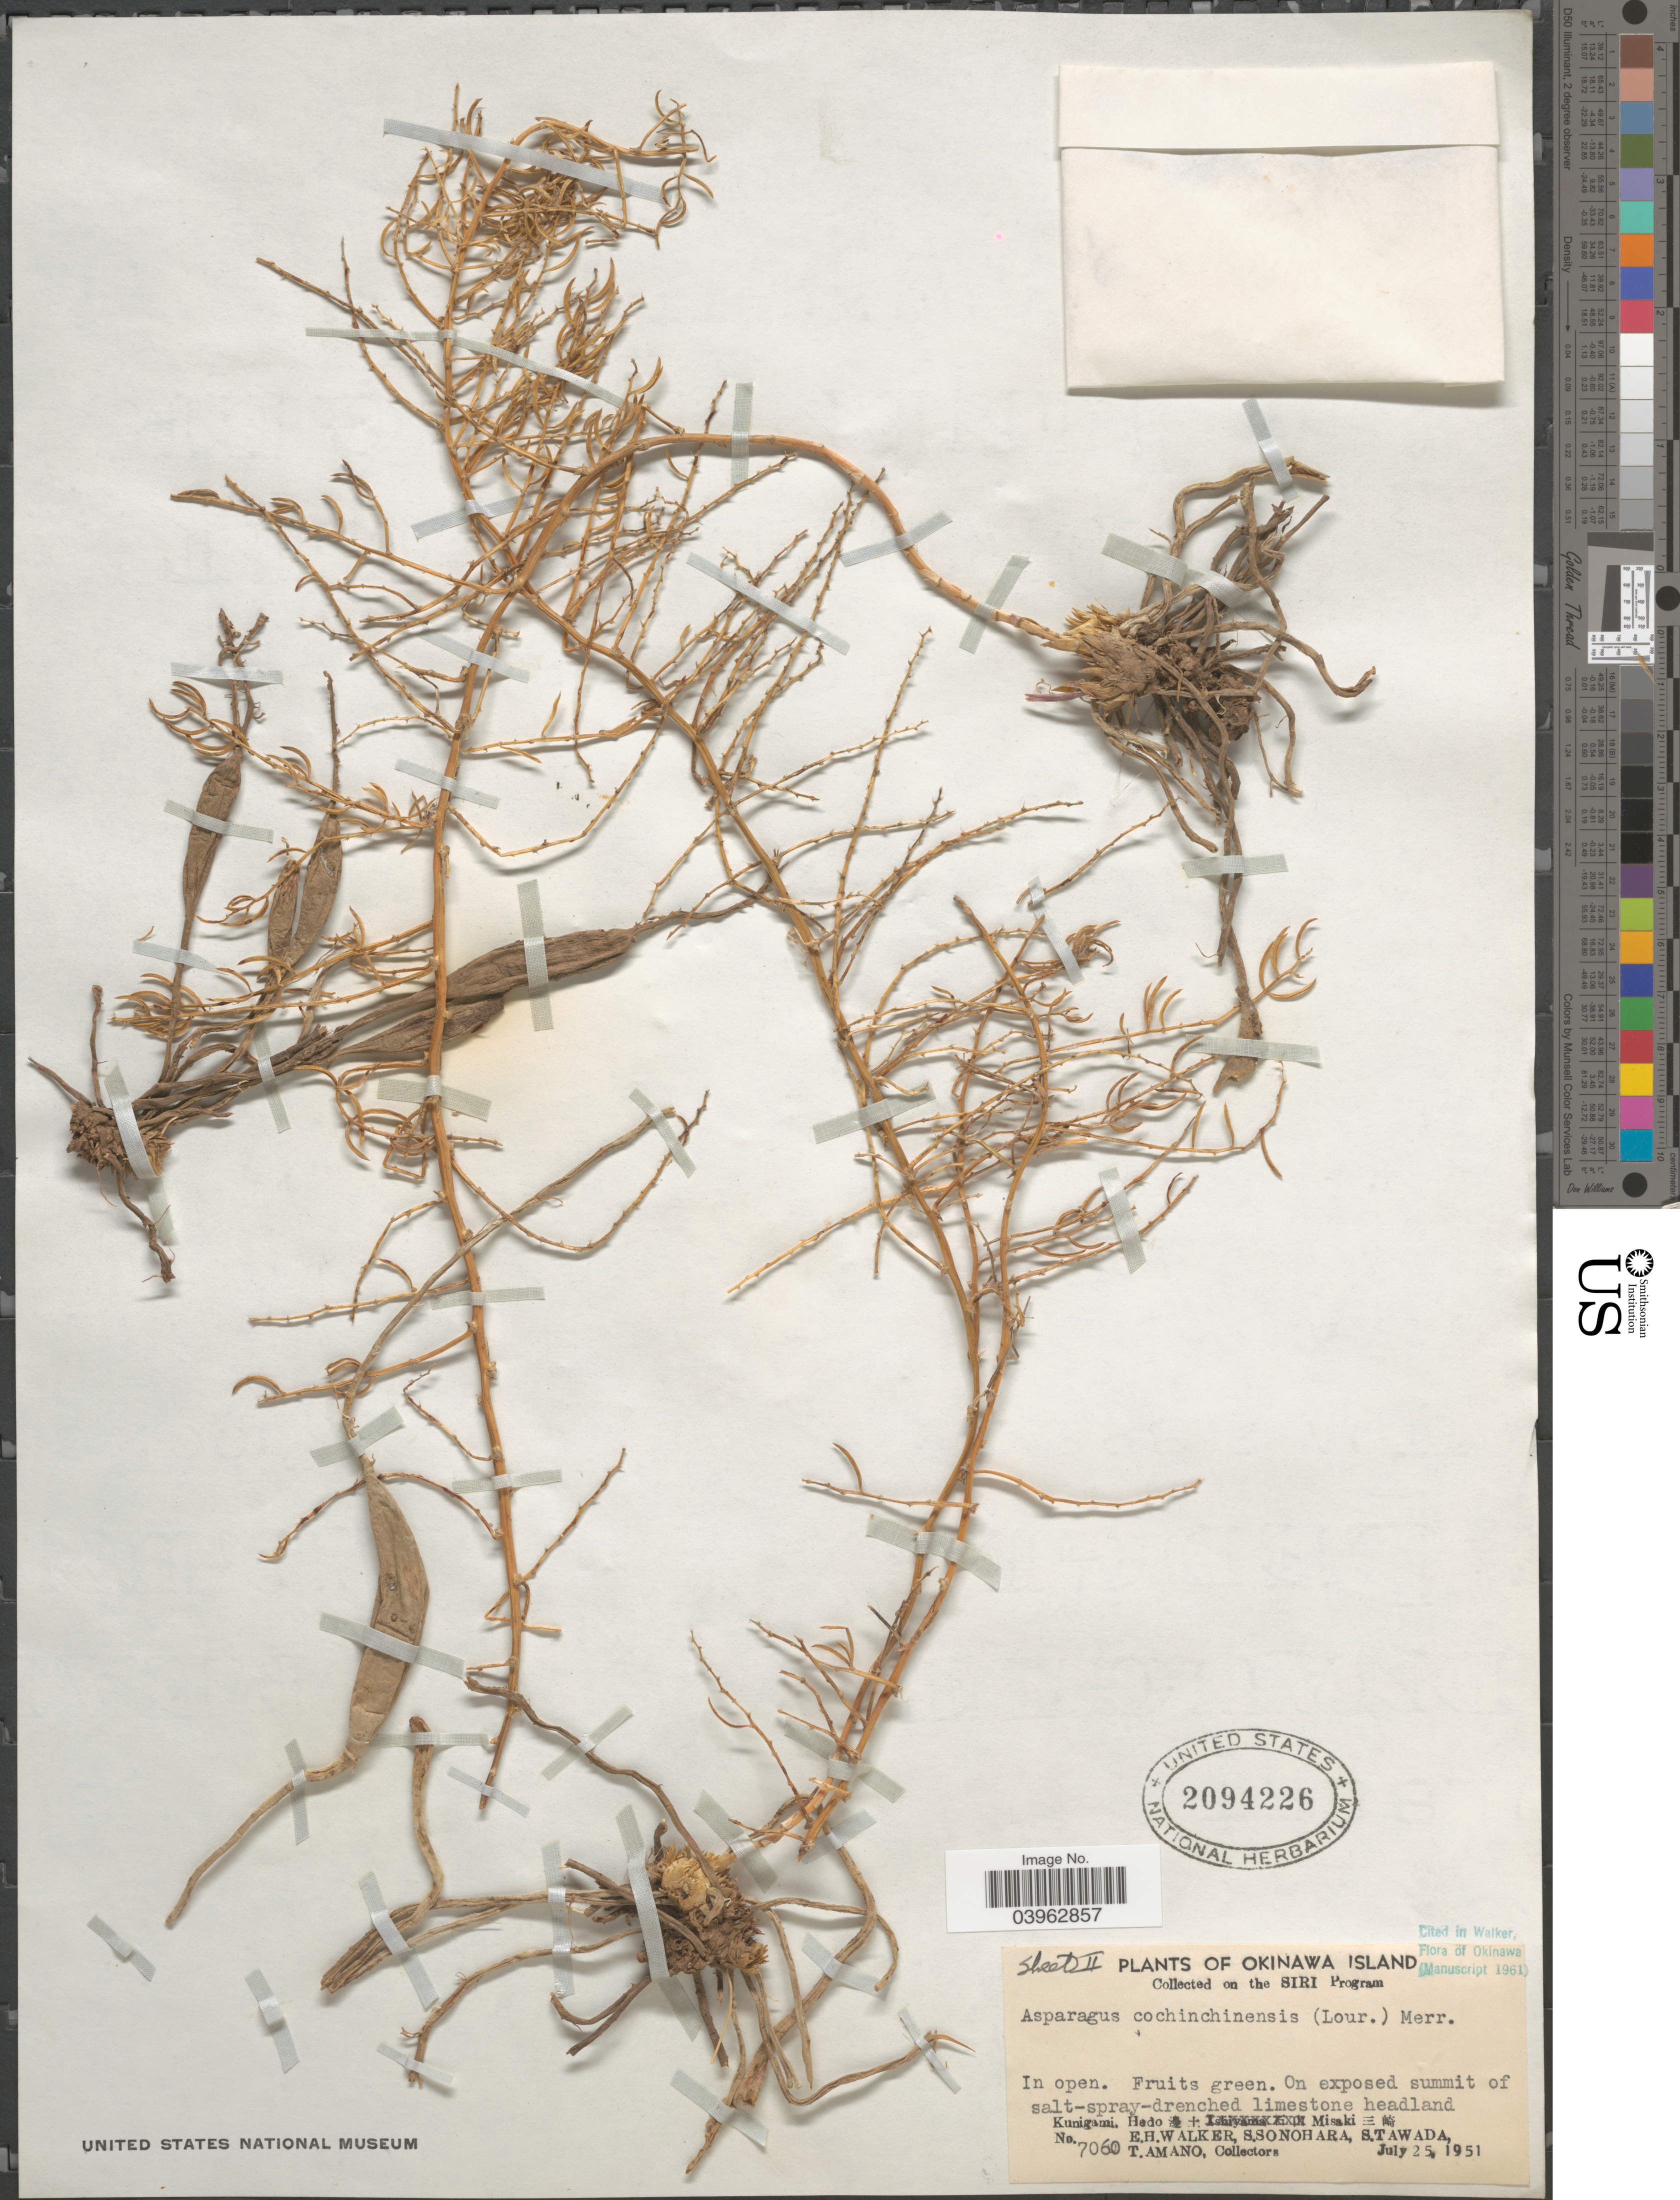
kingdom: Plantae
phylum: Tracheophyta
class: Liliopsida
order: Asparagales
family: Asparagaceae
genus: Asparagus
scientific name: Asparagus cochinchinensis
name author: (Lour.) Merr.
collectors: E. H. Walker, S. Sonohara, S. Tawada & T. Amano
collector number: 7060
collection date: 1951-07-25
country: Japan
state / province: Okinawa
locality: Okinawa Island. On exposed summit of salt-spray-drenched limestone headland. Kunigami, Hedo X. Misaki.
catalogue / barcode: US 2094226